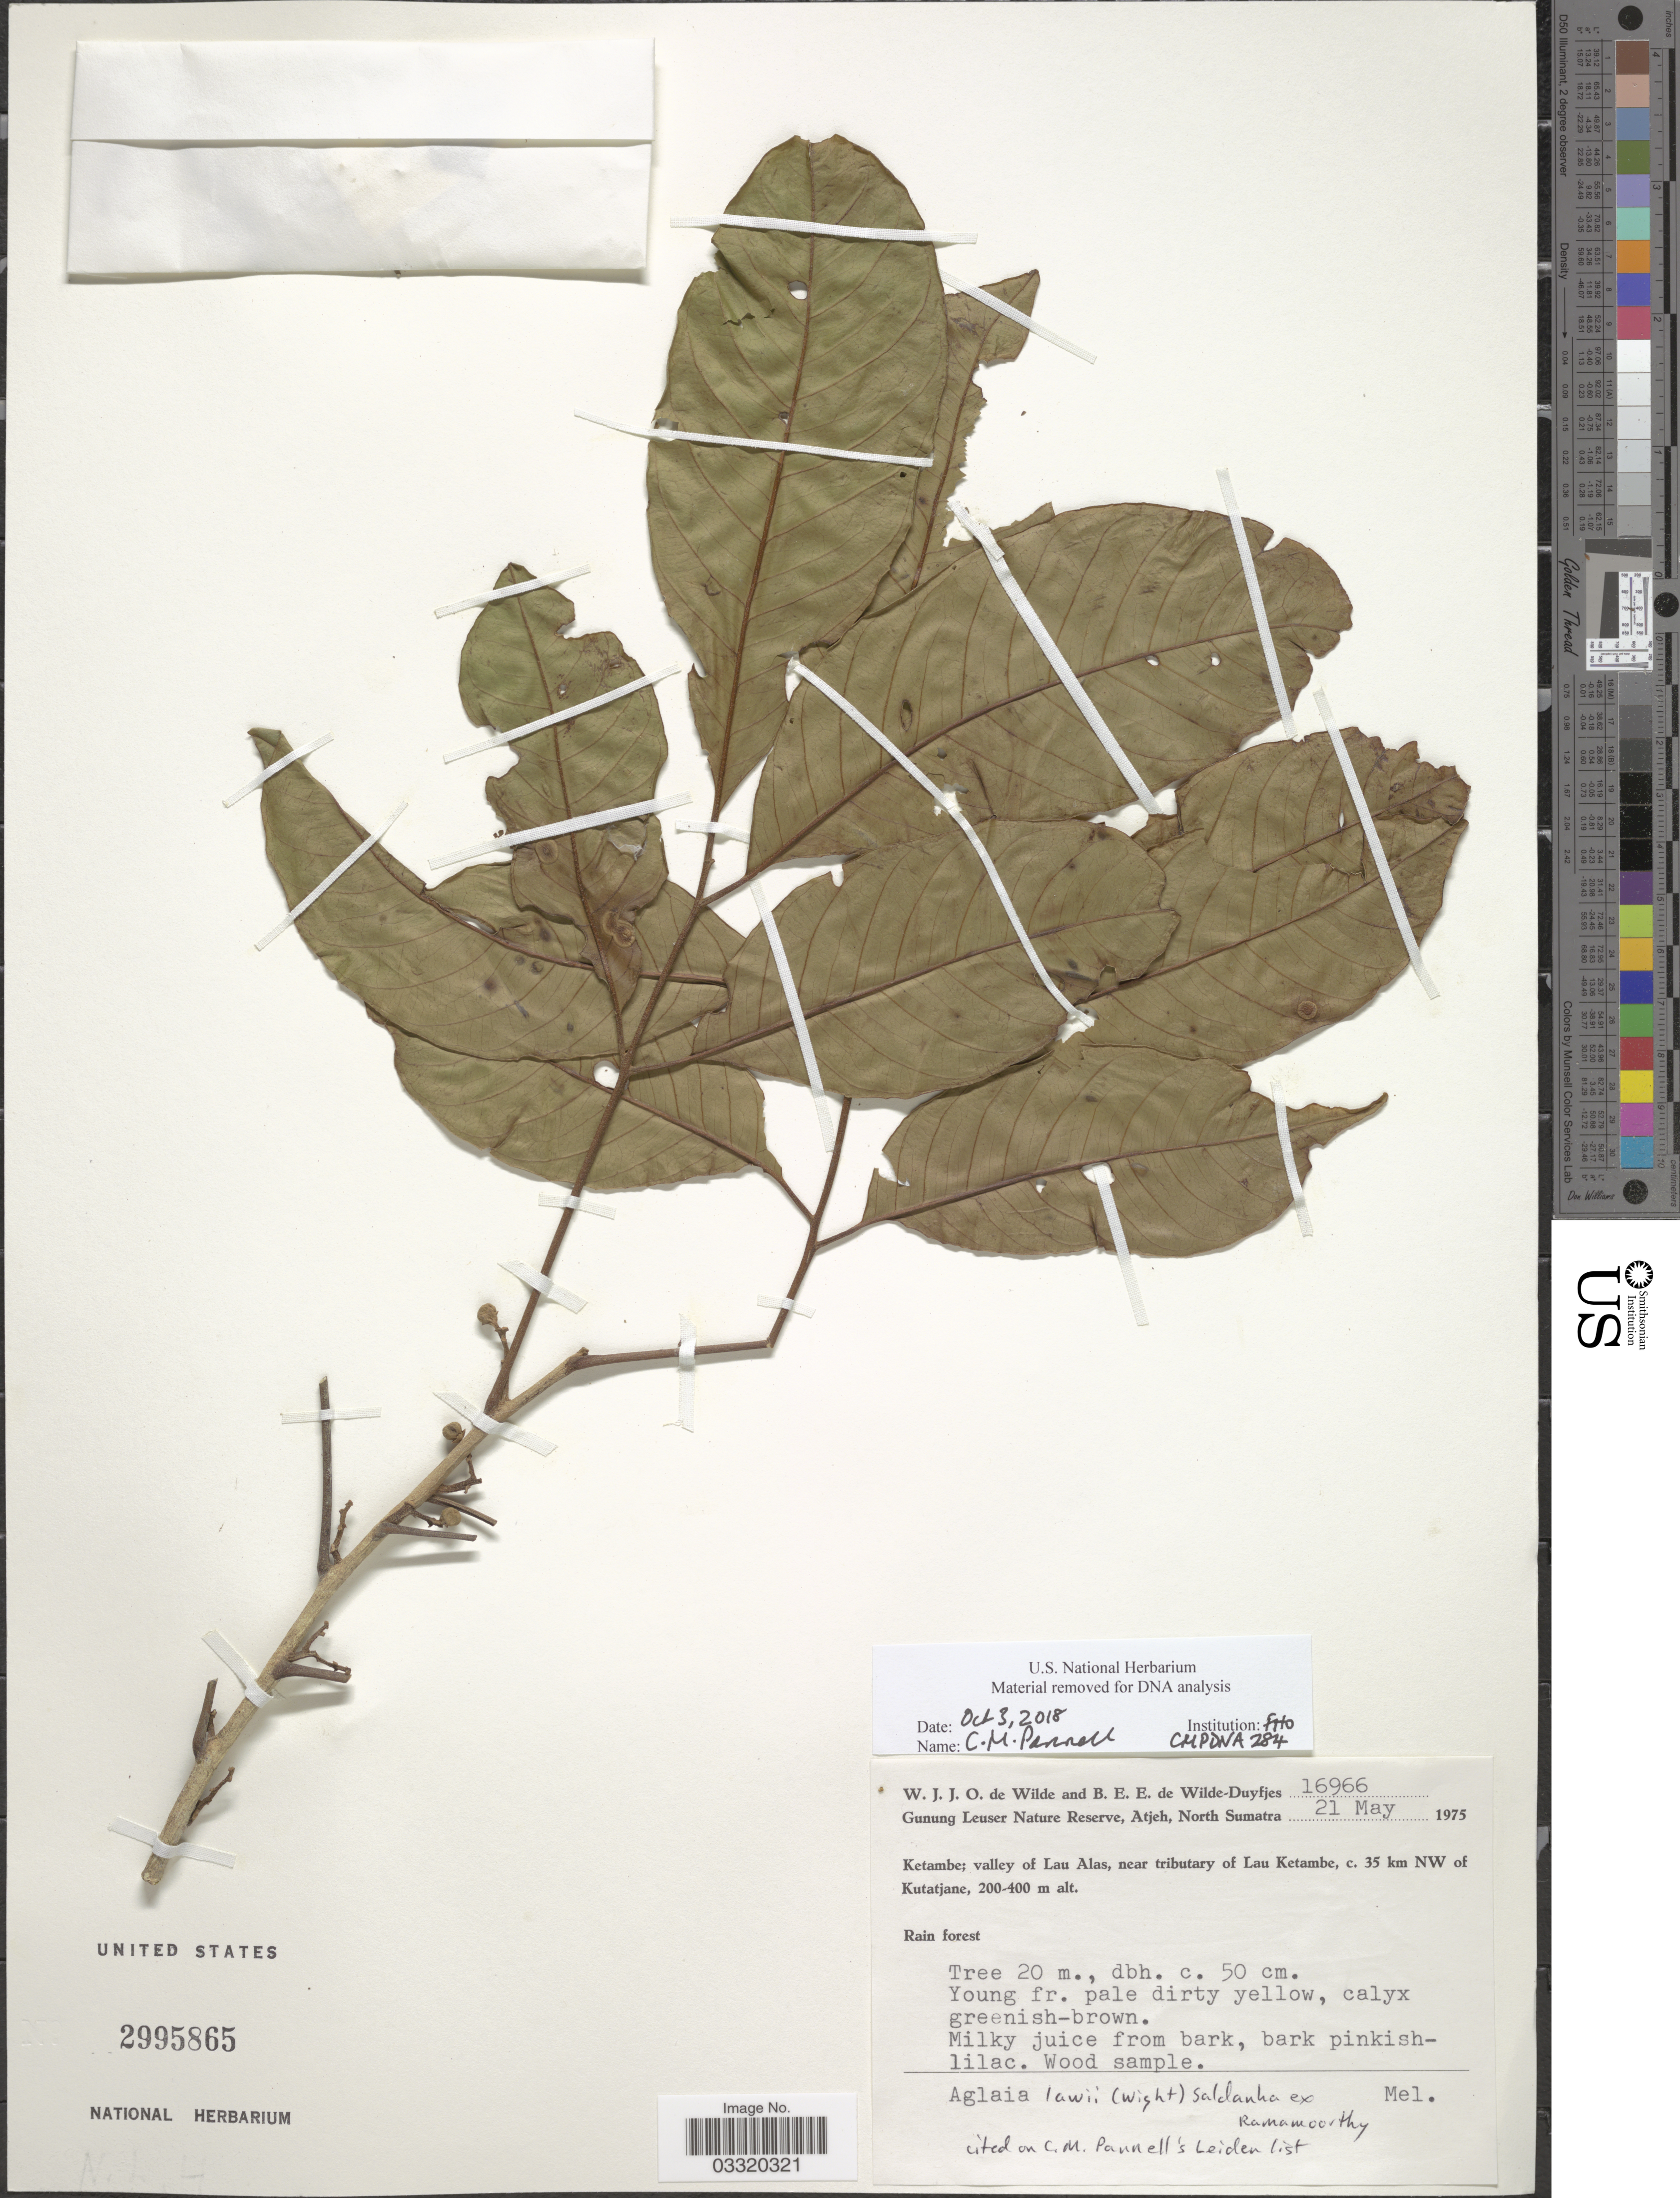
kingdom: Plantae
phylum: Tracheophyta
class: Magnoliopsida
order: Sapindales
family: Meliaceae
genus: Aglaia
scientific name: Aglaia lawii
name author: (Wight) C.J. Saldanha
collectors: W. J. de Wilde & B. E. de Wilde-Duyfjes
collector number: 16966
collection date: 1975-05-21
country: Indonesia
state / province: Sumatra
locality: Gunung Leuser Nature Reserve, Atjeh, North Sumatra. Ketambe; valley of Lau Alas, near tributary of Lau Ketambe, c. 35 km NW of Kutatjane.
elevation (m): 200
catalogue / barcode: US 2995865